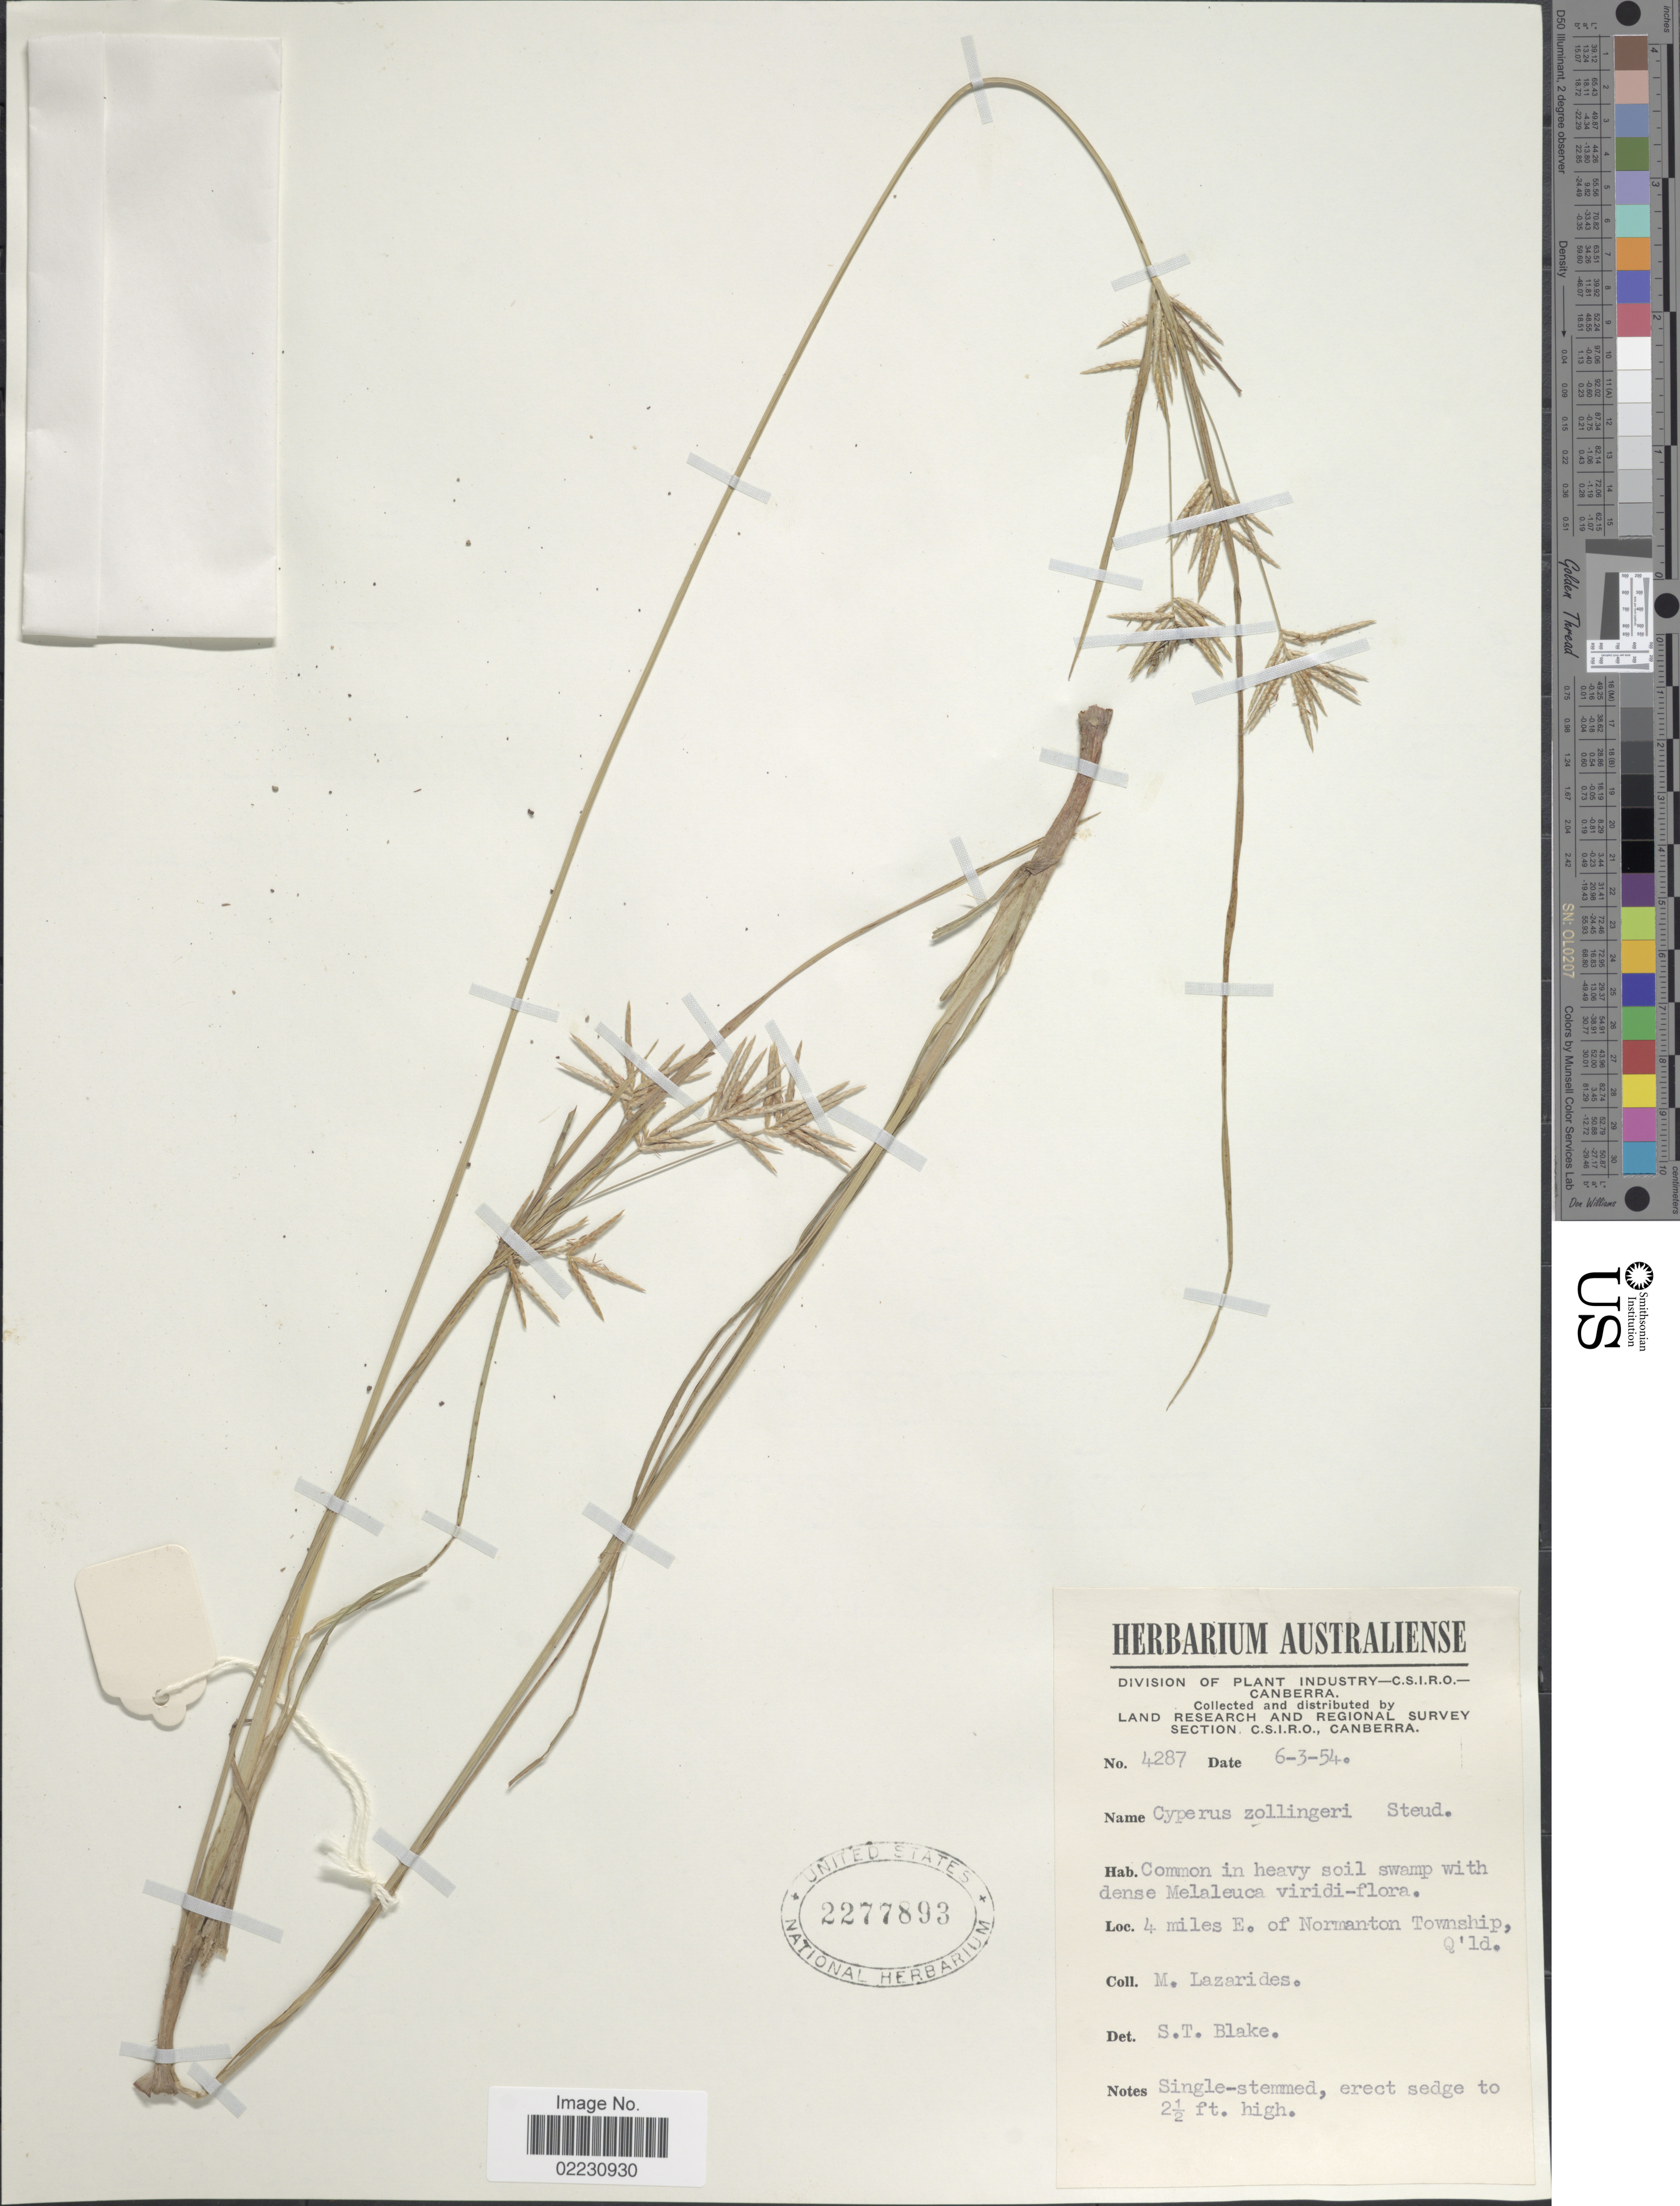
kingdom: Plantae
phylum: Tracheophyta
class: Liliopsida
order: Poales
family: Cyperaceae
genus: Cyperus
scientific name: Cyperus bifax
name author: C.B. Clarke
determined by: Johnson, L. A. S.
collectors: M. Lazarides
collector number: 4287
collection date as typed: Transcribed d/m/y: 6/3/54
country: Australia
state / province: Queensland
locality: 4 miles E of Normanton Township, Q'ld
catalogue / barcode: US 2277893